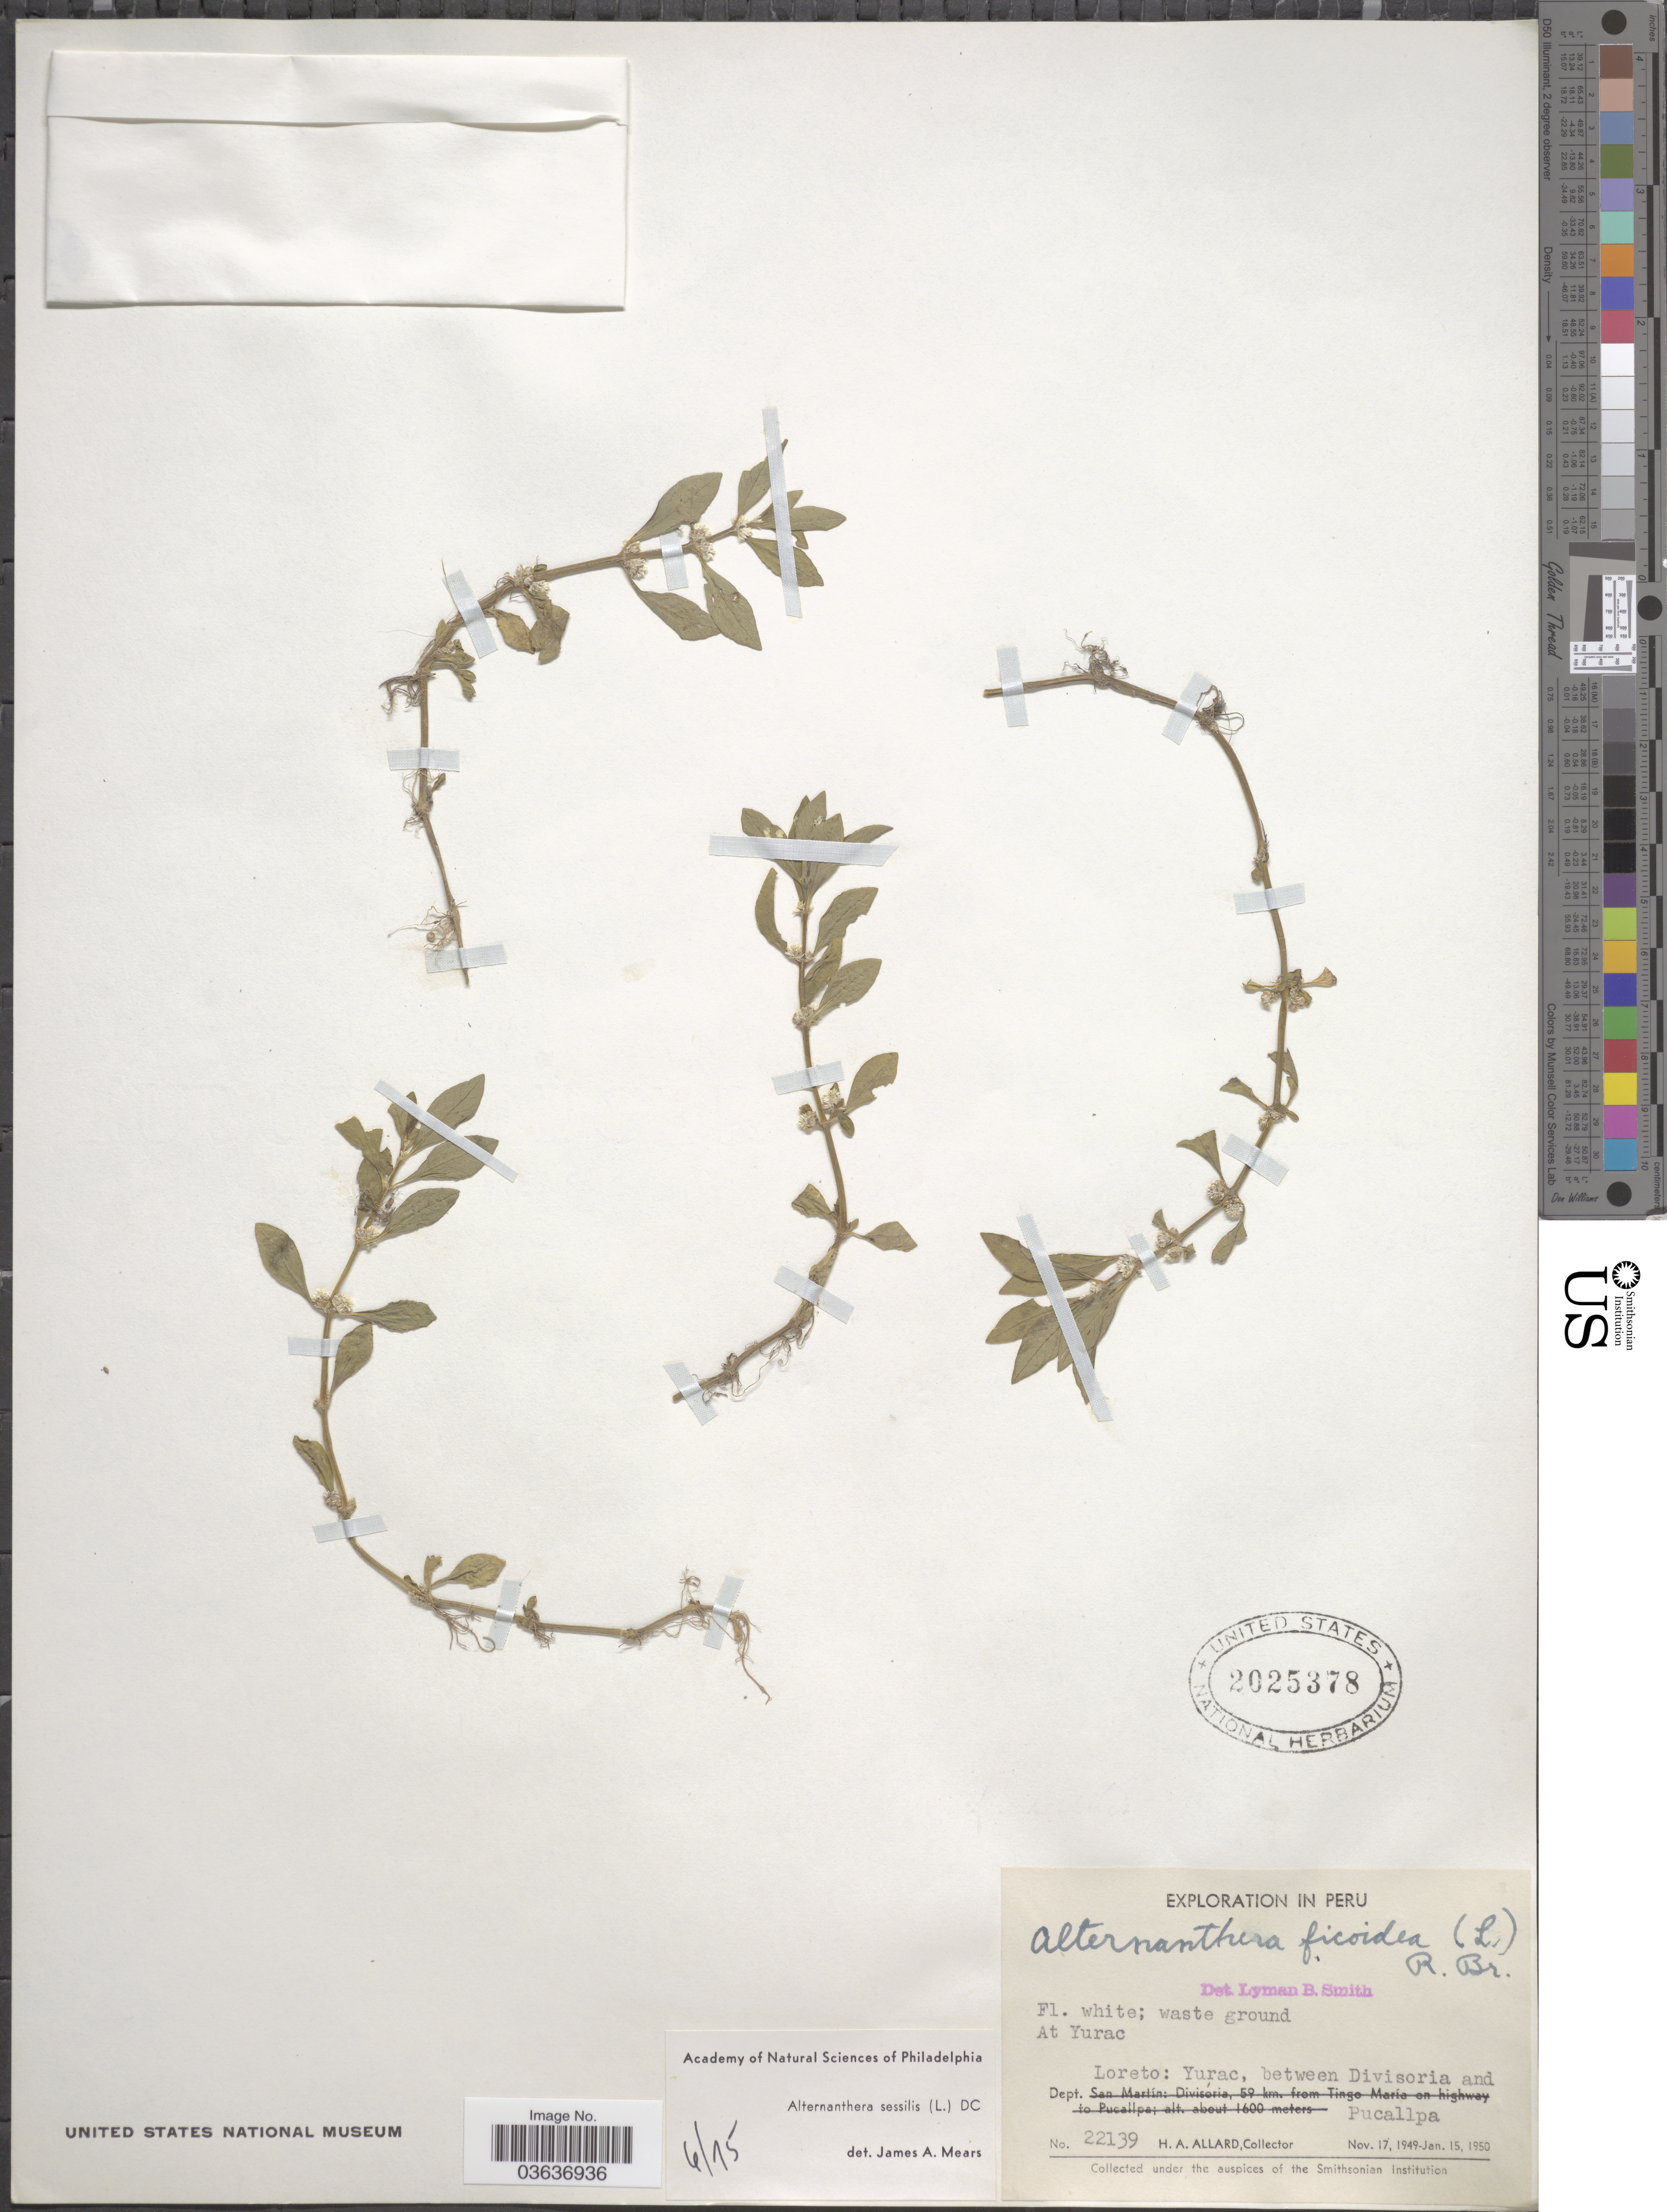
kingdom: Plantae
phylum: Tracheophyta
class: Magnoliopsida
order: Caryophyllales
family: Amaranthaceae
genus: Alternanthera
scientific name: Alternanthera sessilis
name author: (L.) DC.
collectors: H. A. Allard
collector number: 22139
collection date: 1949-11-17/1950-01-15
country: Peru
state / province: Loreto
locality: At Yurac. Dept. Loreto: Yurac, between Divisoria and Pucallpa.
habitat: waste ground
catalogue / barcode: US 2025378